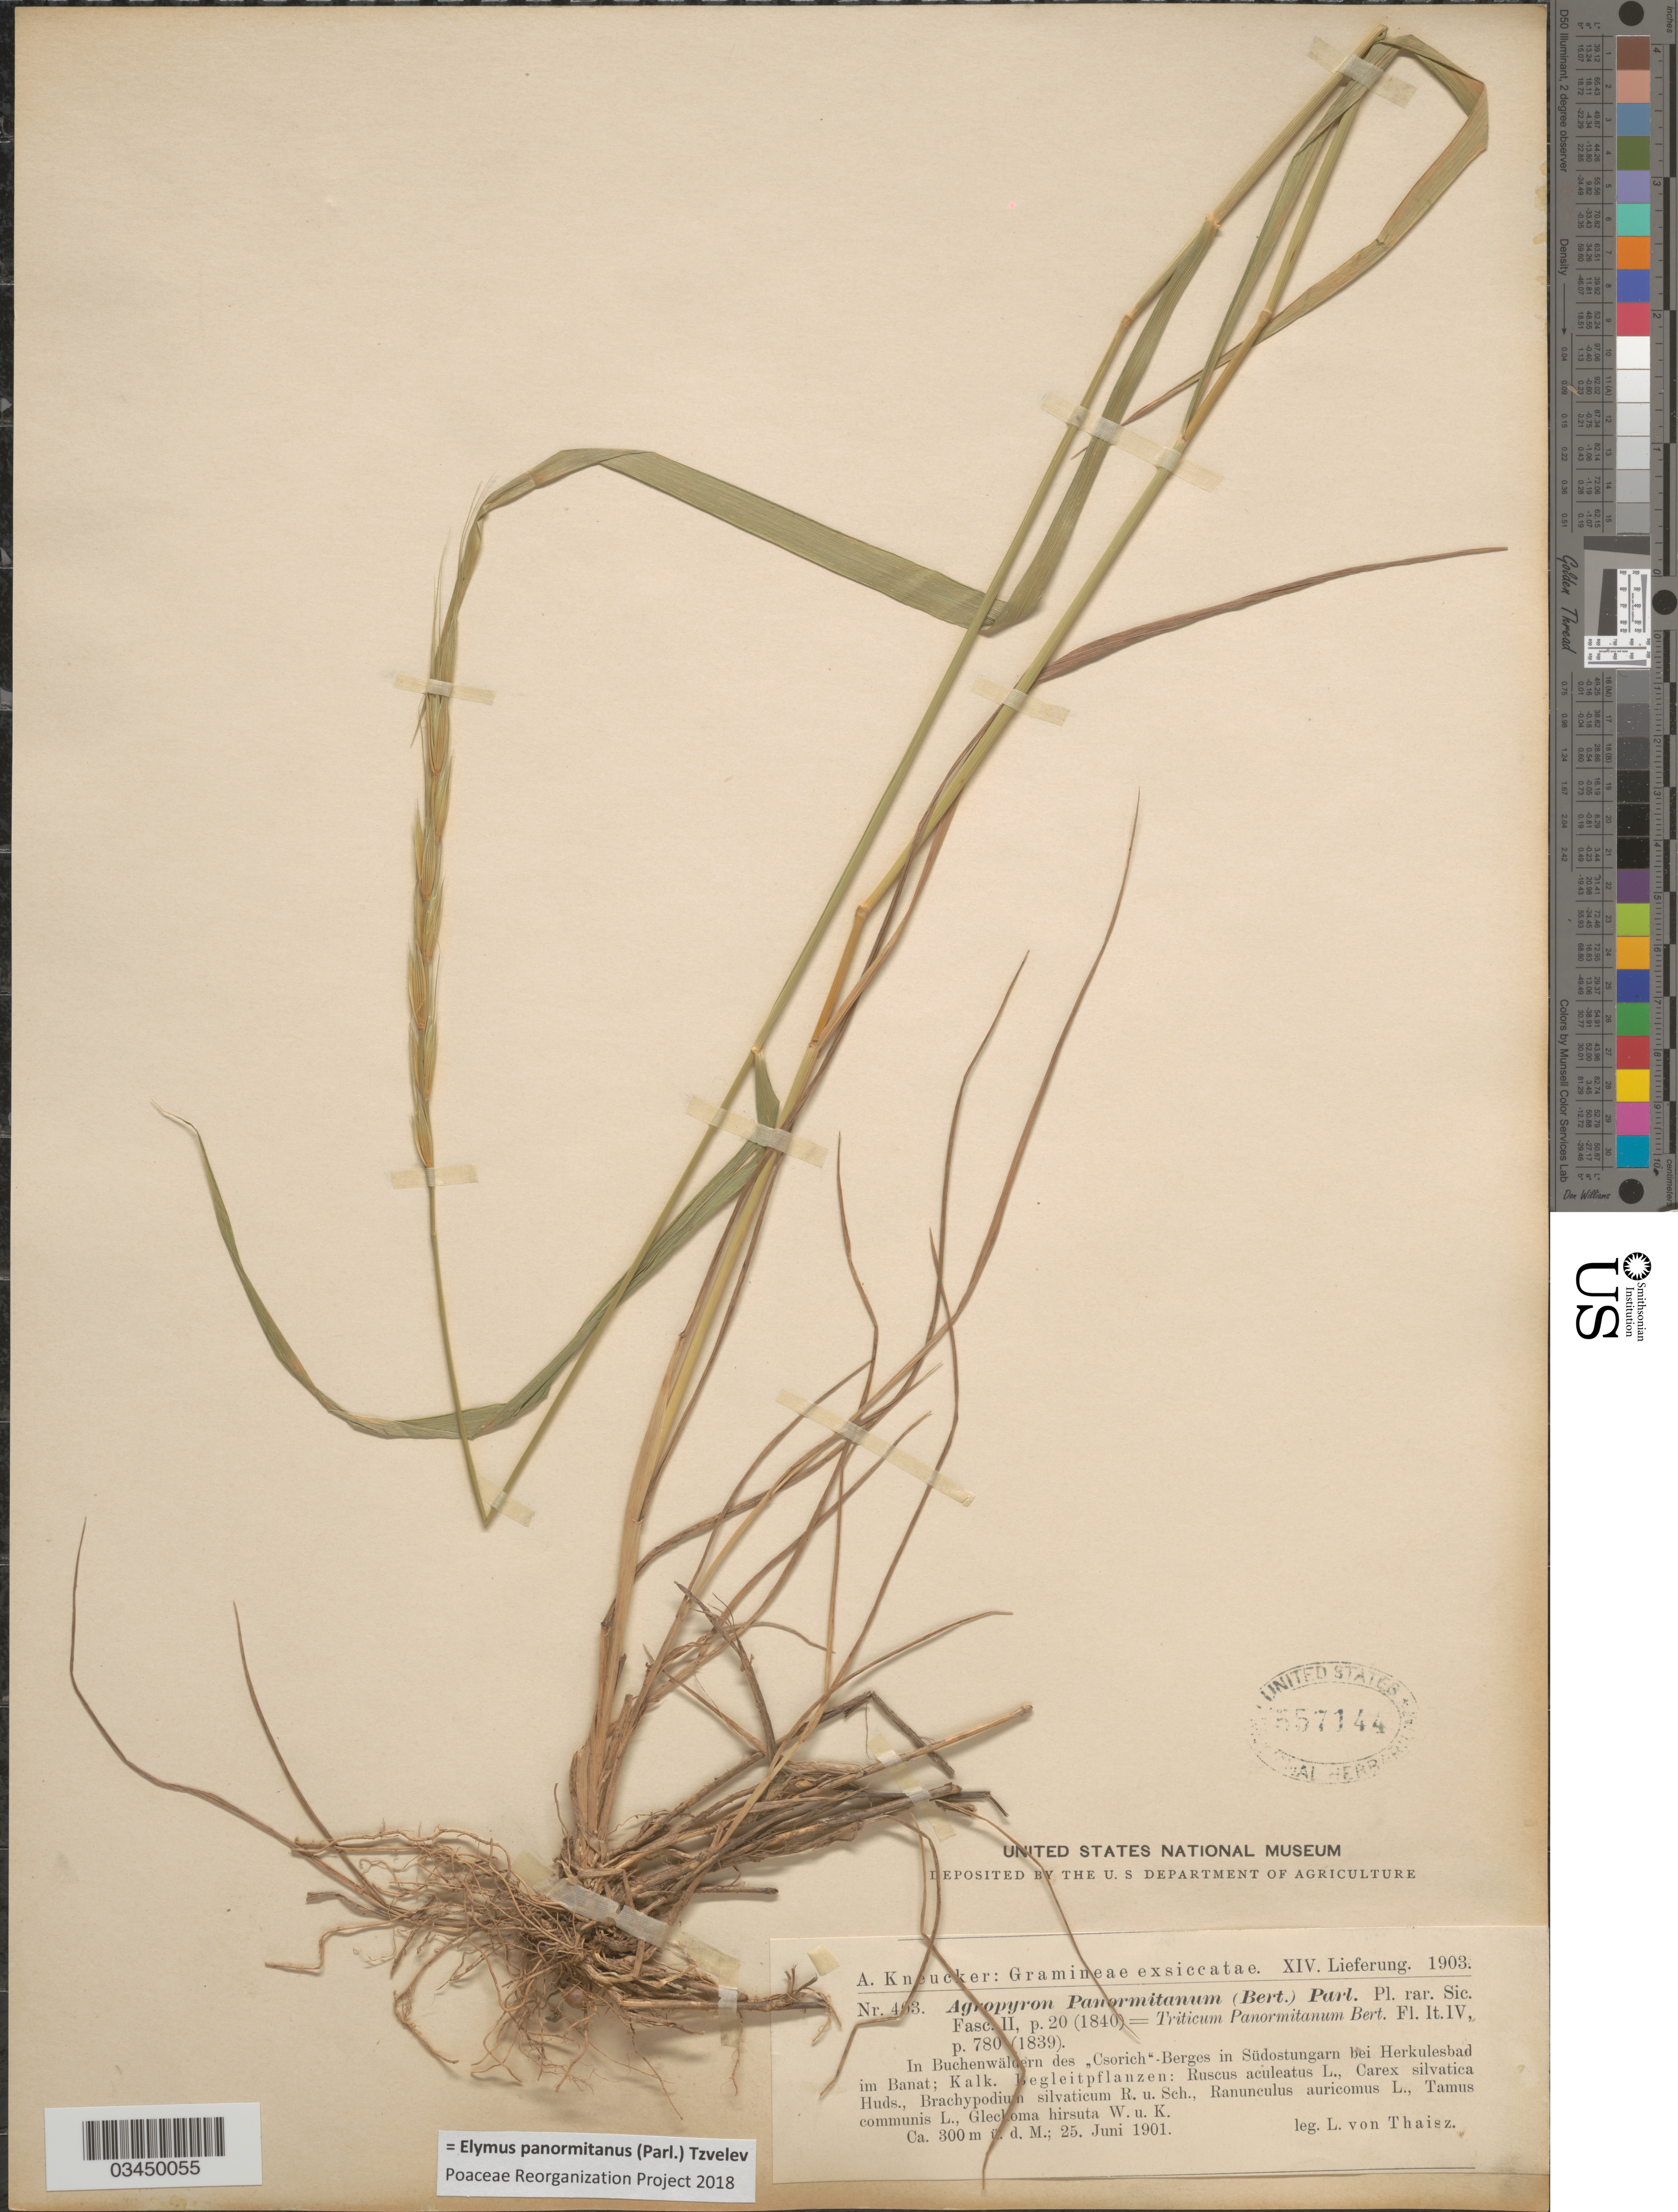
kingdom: Plantae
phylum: Tracheophyta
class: Liliopsida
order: Poales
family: Poaceae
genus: Elymus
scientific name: Elymus panormitanus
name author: (Parl.) Tzvelev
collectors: L. Thaisz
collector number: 403*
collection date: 1901-06-25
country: Hungary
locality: In Buchenwäldern des "Csorich"-Berges in Südostungarn bei Herkulesbad im Banat.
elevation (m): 300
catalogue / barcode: US 557144